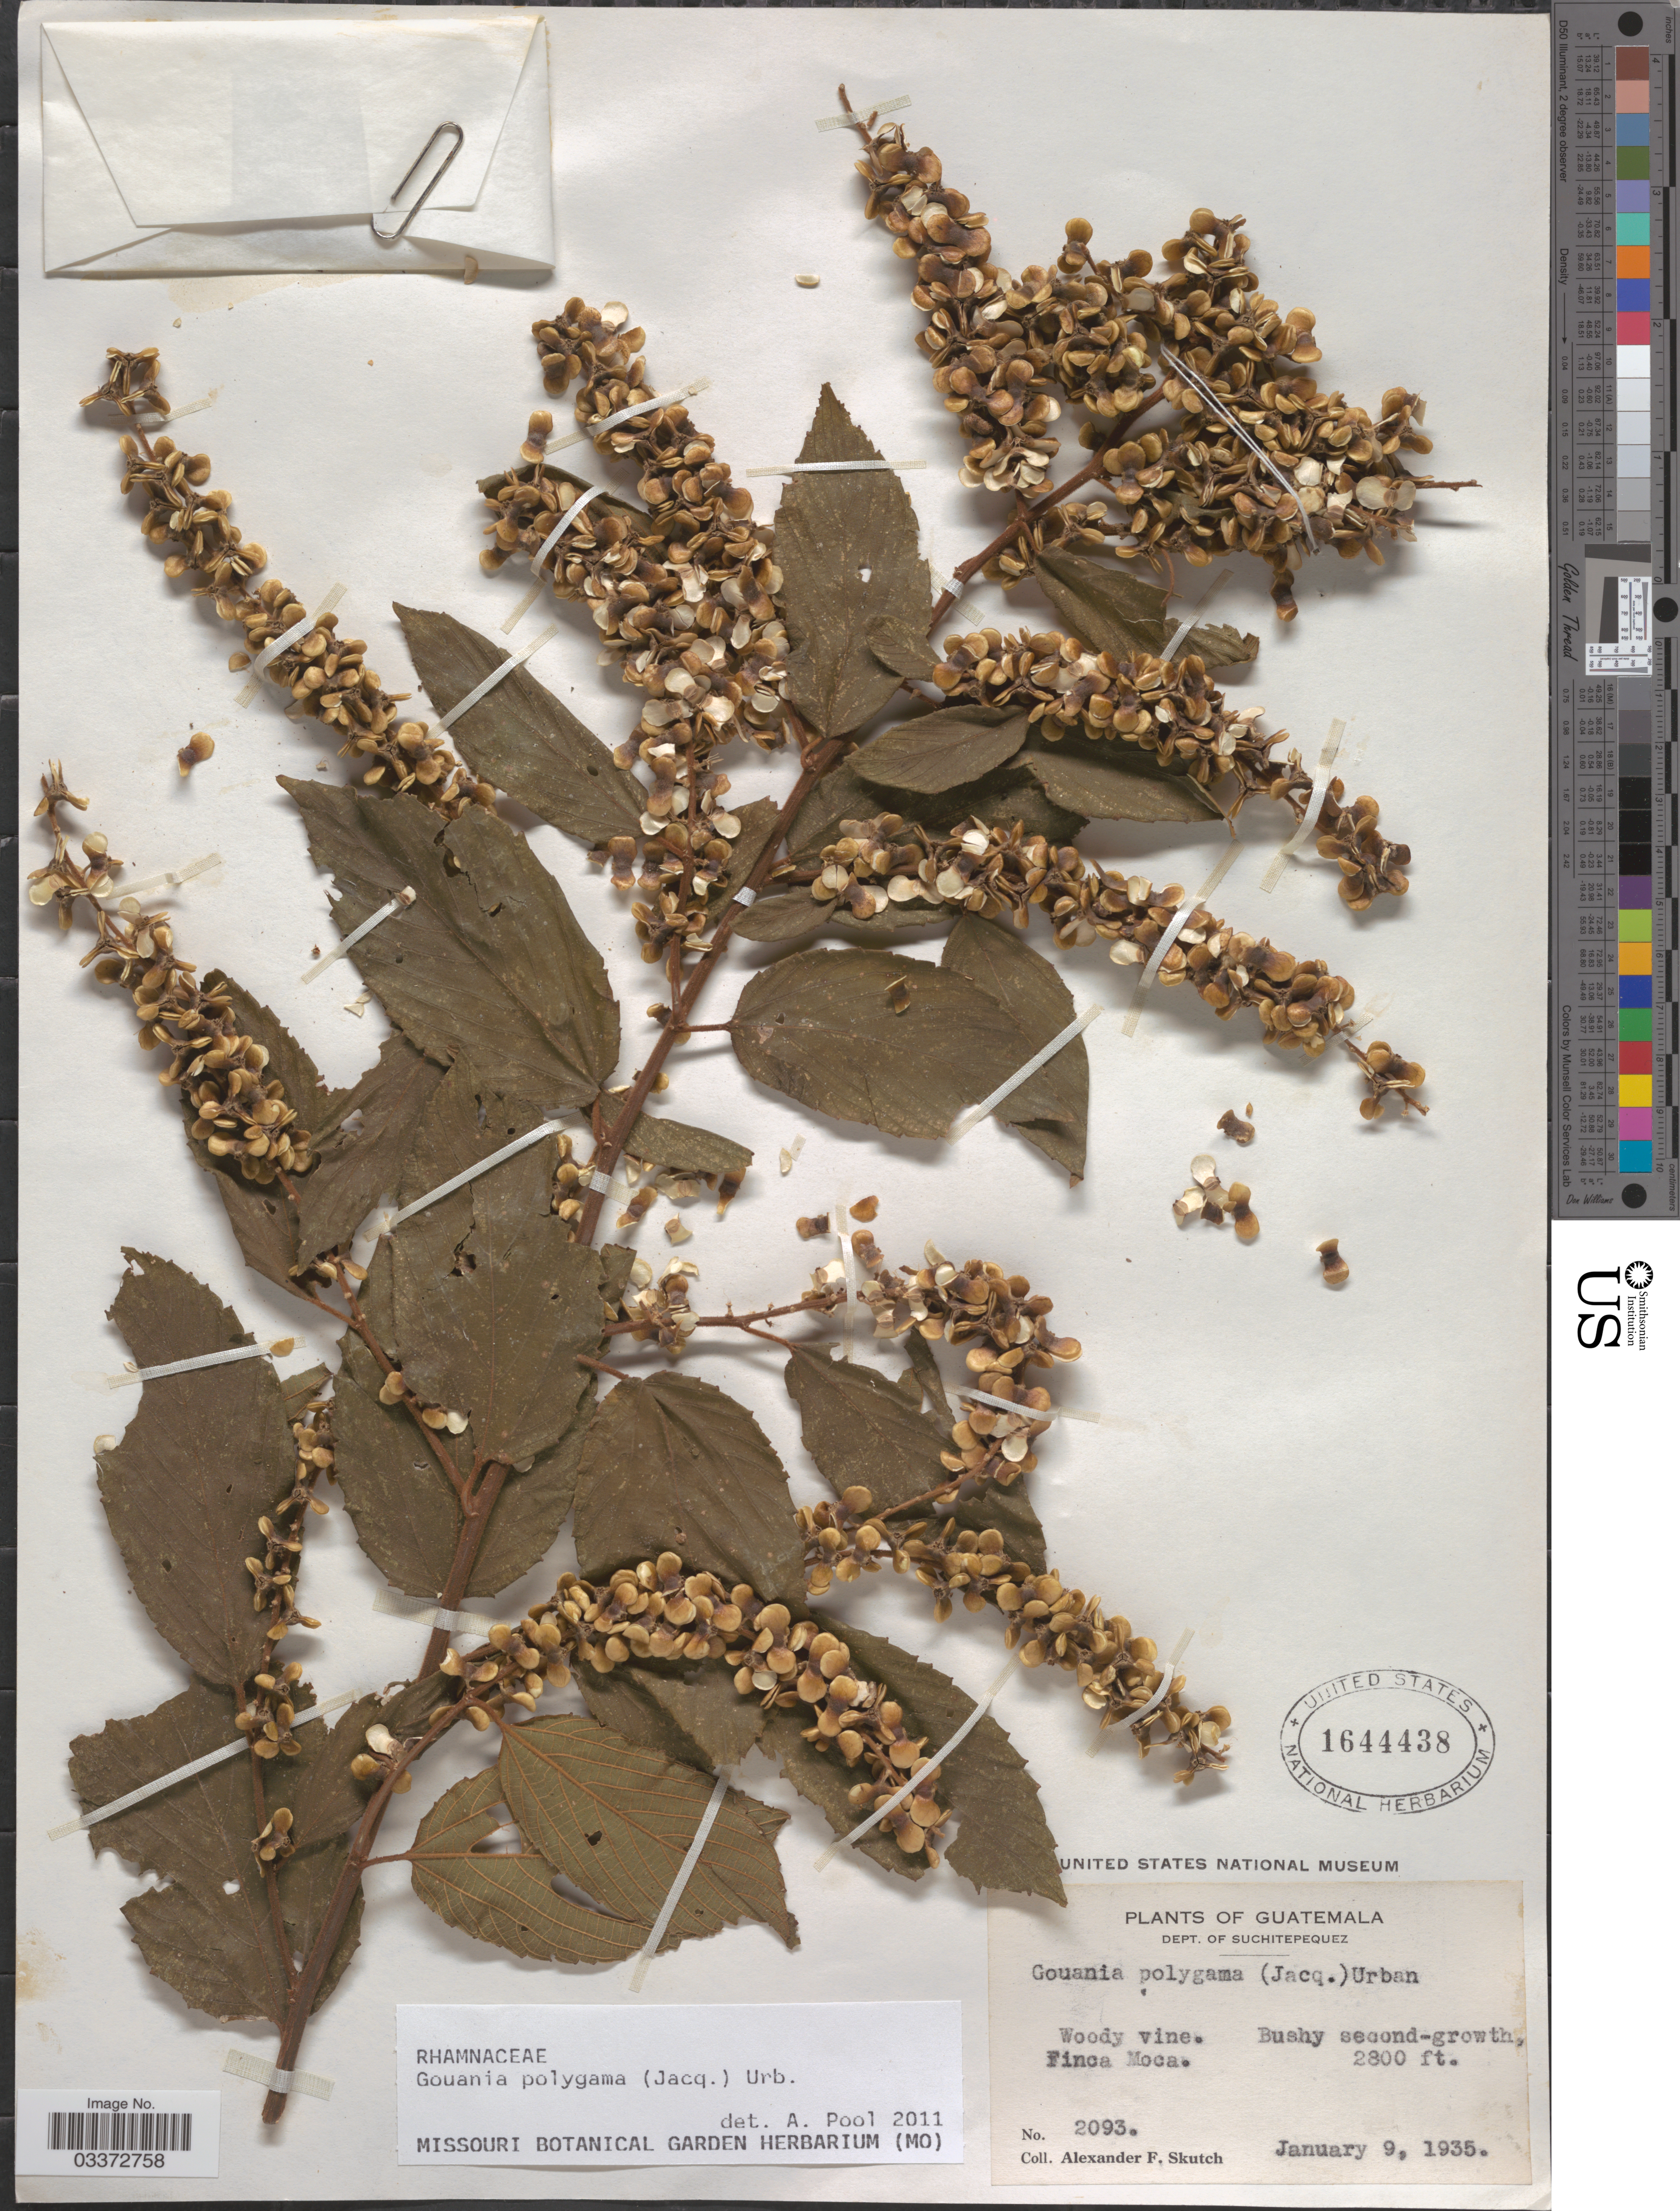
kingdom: Plantae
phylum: Tracheophyta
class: Magnoliopsida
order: Rosales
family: Rhamnaceae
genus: Gouania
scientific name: Gouania polygama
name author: (Jacq.) Urb.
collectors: A. F. Skutch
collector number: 2093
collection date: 1935-01-09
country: Guatemala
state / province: Suchitepéquez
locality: Dept. of Suchitepequez. Finca Moca.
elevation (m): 853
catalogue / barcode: US 1644438